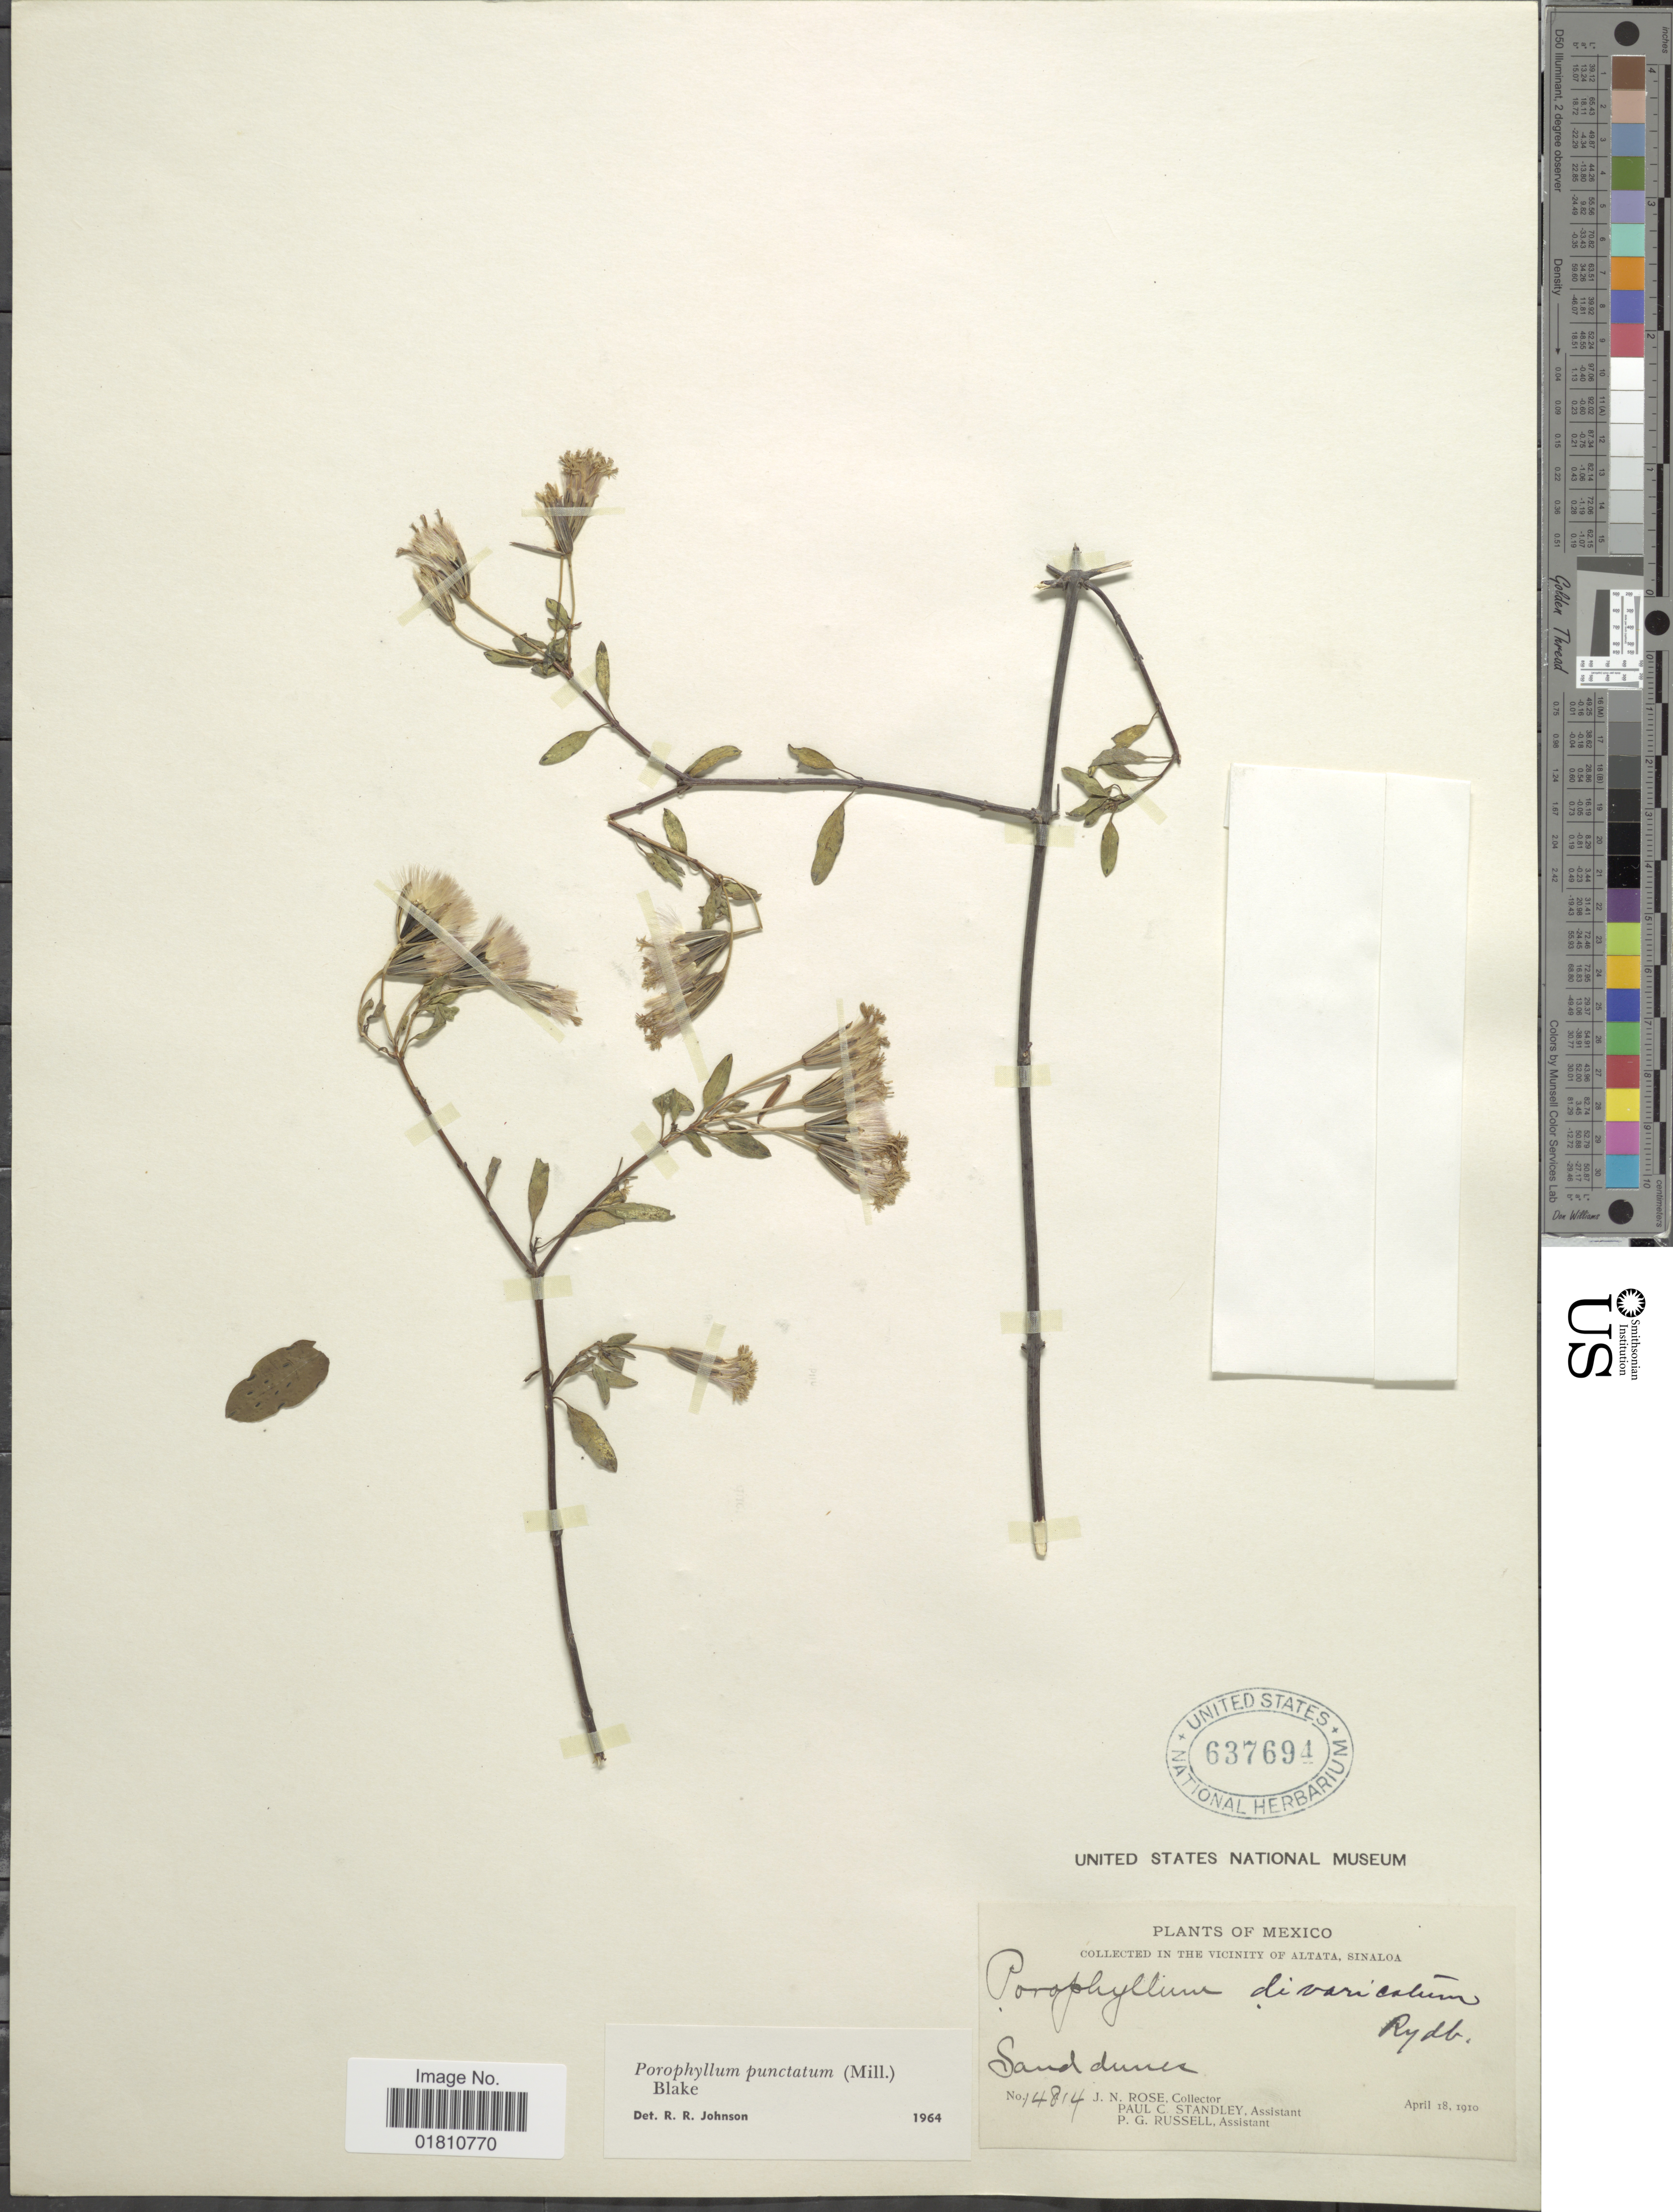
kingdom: Plantae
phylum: Tracheophyta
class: Magnoliopsida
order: Asterales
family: Asteraceae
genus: Porophyllum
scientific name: Porophyllum punctatum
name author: (Mill.) S.F. Blake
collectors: J. N. Rose, P. C. Standley & P. G. Russell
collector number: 14814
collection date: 1910-04-18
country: Mexico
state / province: Sinaloa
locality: Vicinity of Altata, sand dunes.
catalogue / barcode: US 637694